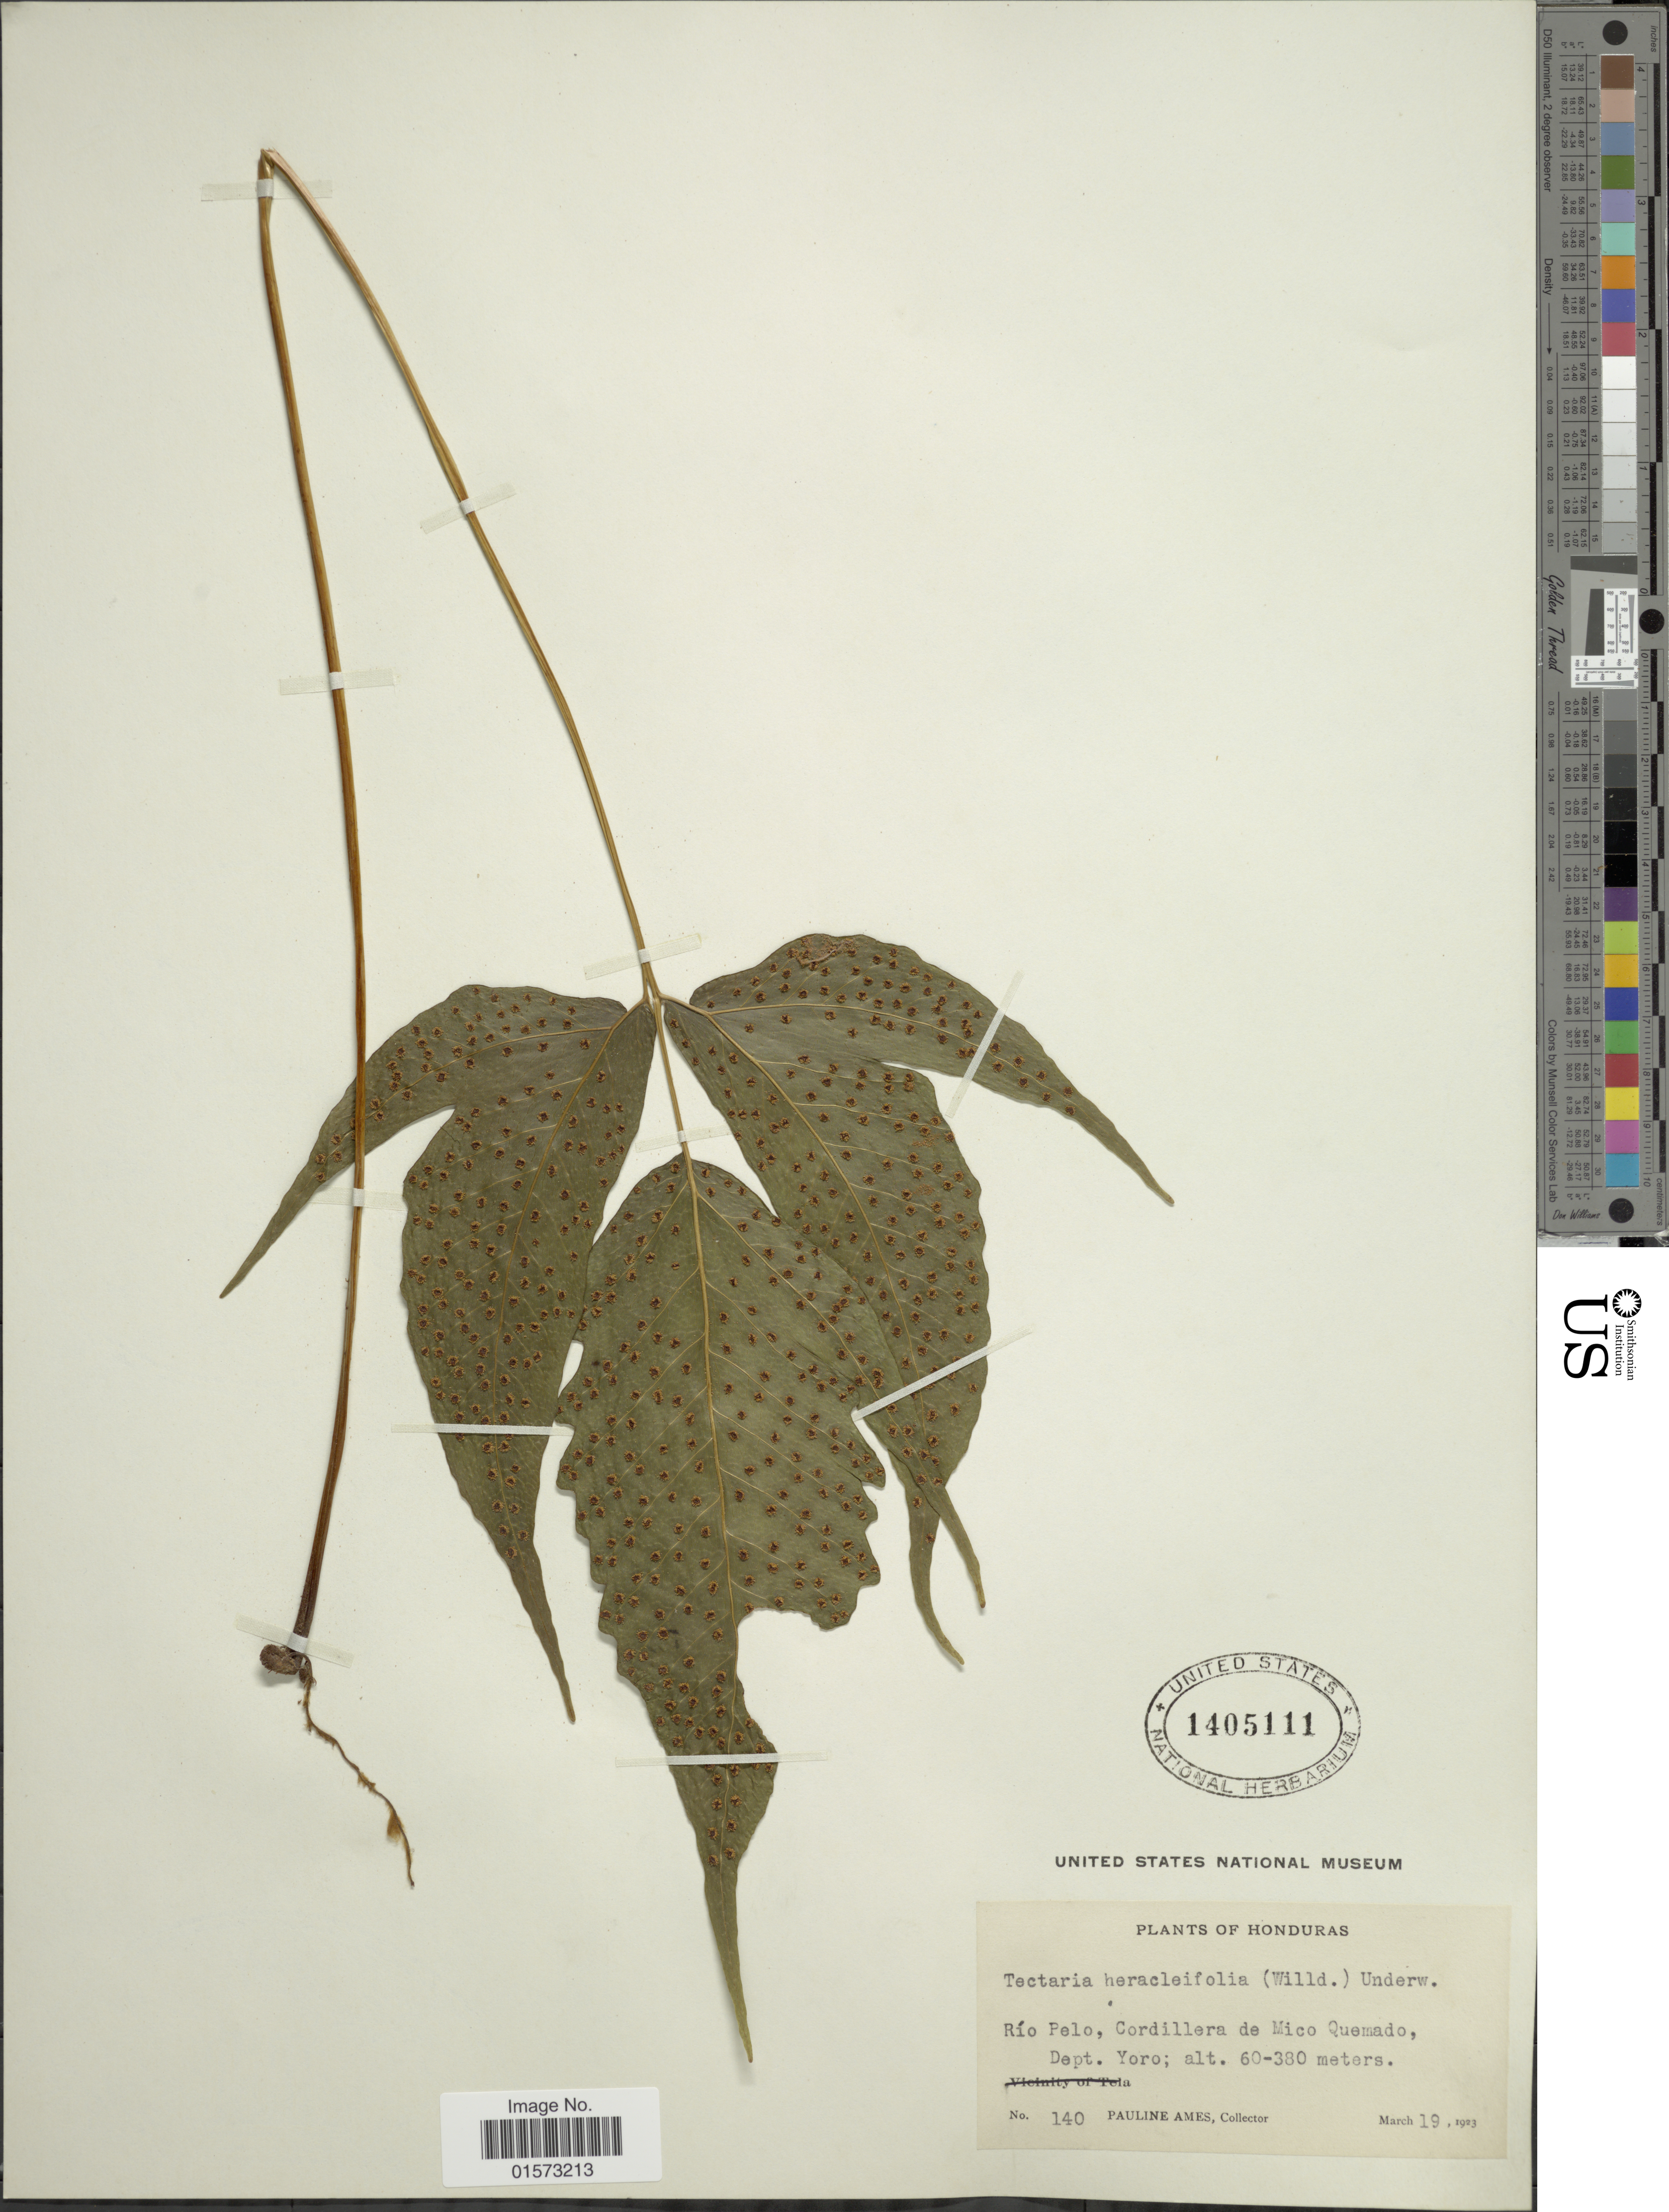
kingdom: Plantae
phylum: Tracheophyta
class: Polypodiopsida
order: Polypodiales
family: Tectariaceae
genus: Tectaria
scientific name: Tectaria heracleifolia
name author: (Willd.) Underw.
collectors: P. Ames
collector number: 140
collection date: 1923-03-19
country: Honduras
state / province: Yoro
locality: Rio pelo, Cordillera de MIco Quemado. Dept. Yoro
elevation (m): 60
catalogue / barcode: US 1405111